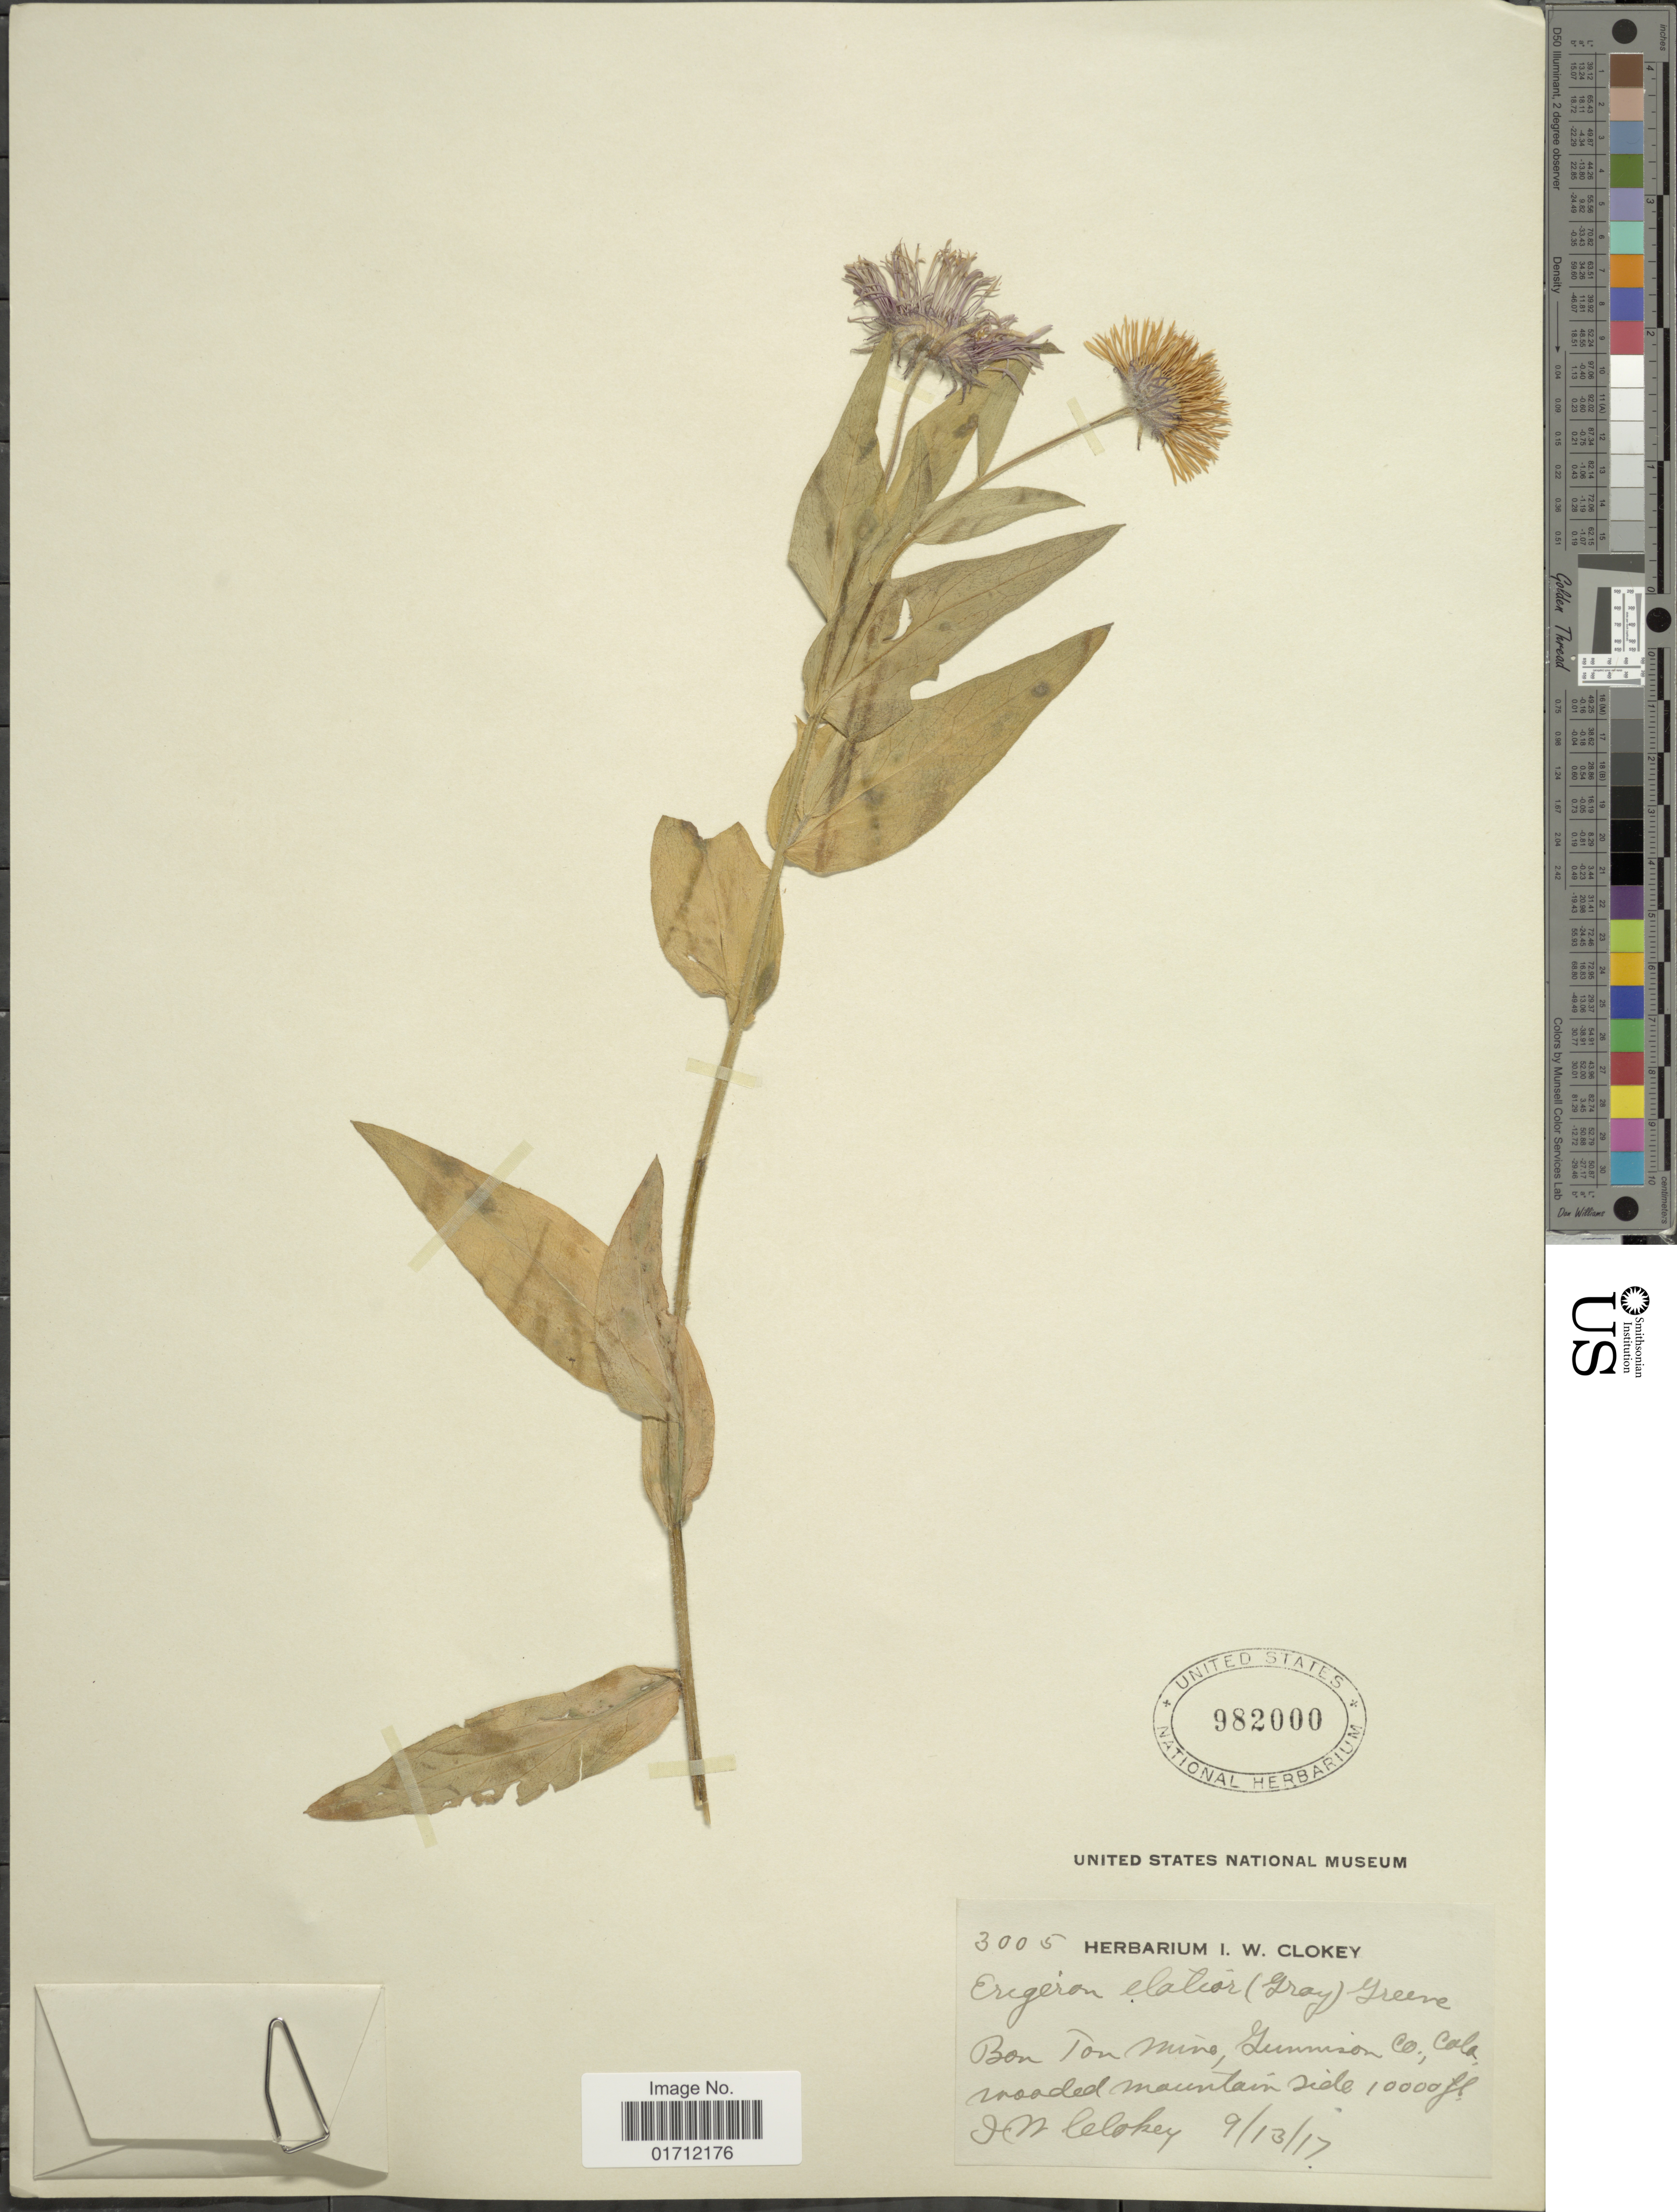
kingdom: Plantae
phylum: Tracheophyta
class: Magnoliopsida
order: Asterales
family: Asteraceae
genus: Erigeron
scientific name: Erigeron elatior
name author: (A. Gray) Greene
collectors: I. W. Clokey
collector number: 3005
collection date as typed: Transcribed d/m/y: 13/9/17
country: United States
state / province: Colorado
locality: Bon Ton Mine, Gunnison Co.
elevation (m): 3048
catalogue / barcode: US 982000